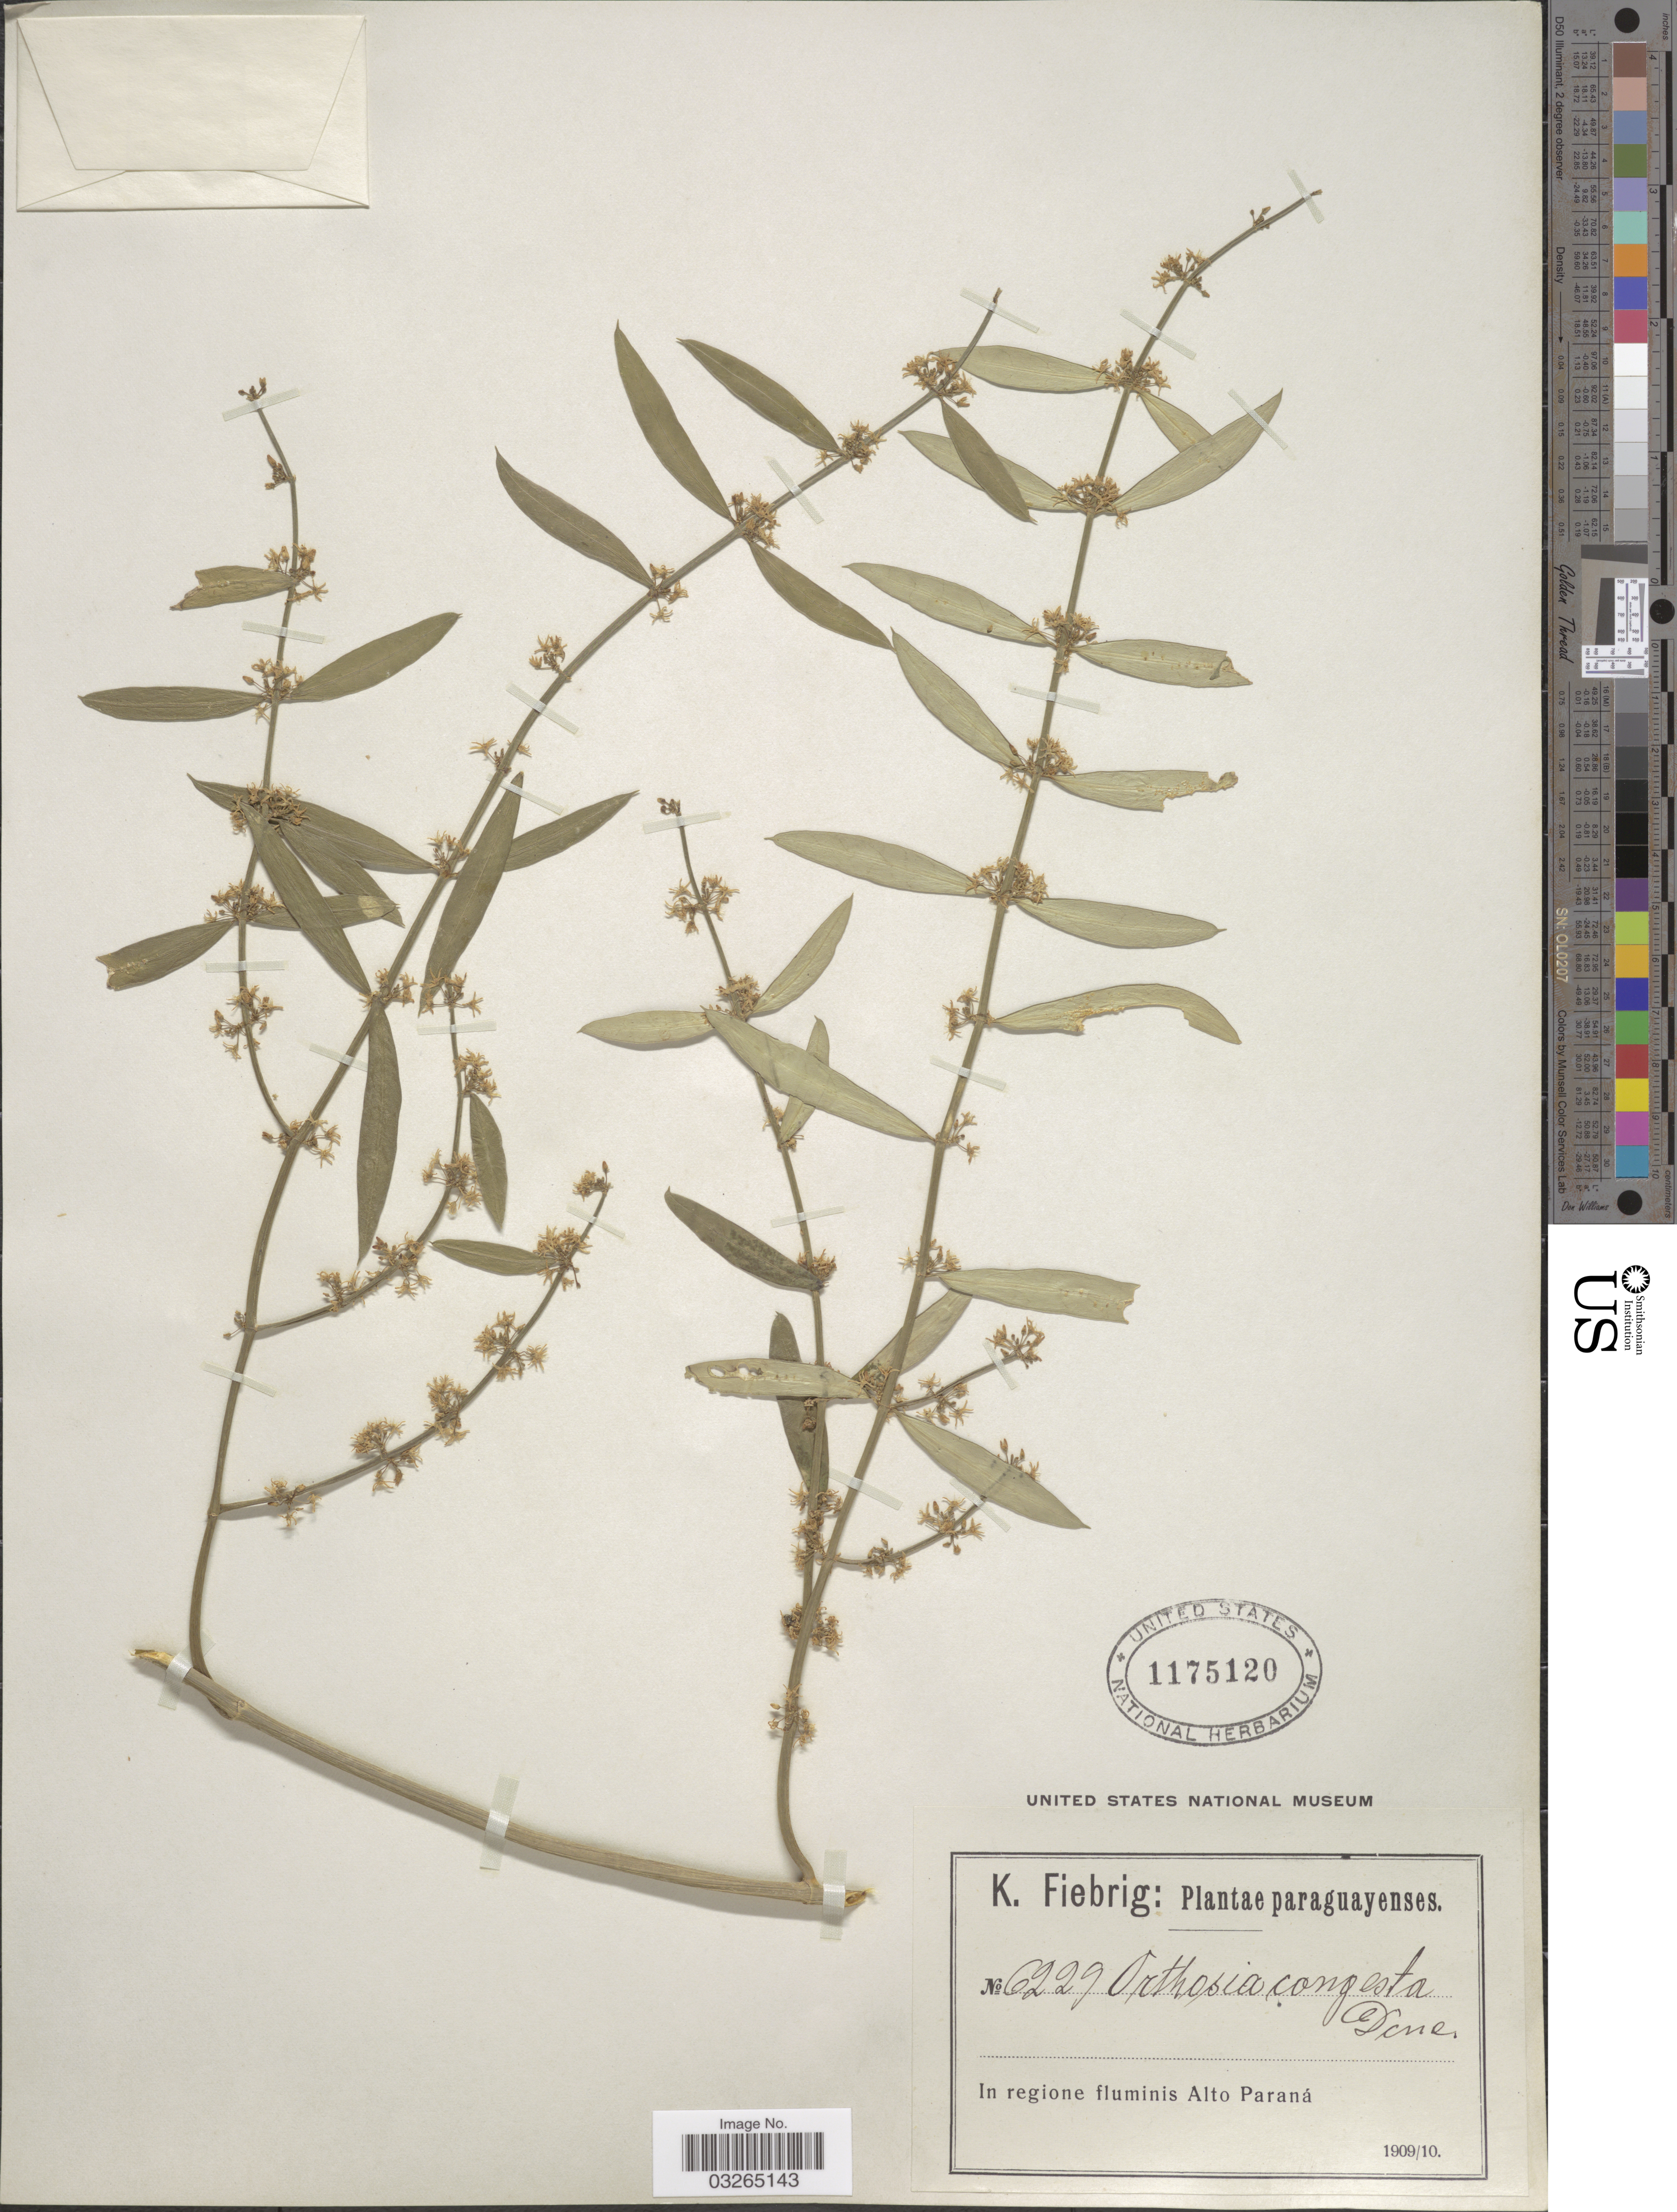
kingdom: Plantae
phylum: Tracheophyta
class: Magnoliopsida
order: Gentianales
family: Apocynaceae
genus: Orthosia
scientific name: Orthosia congesta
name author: (Vell.) Decne.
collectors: K. Fiebrig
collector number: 6229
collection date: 1909/1910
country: Paraguay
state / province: Alto Parana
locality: In regione fluminis Alto Paraná.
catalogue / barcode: US 1175120